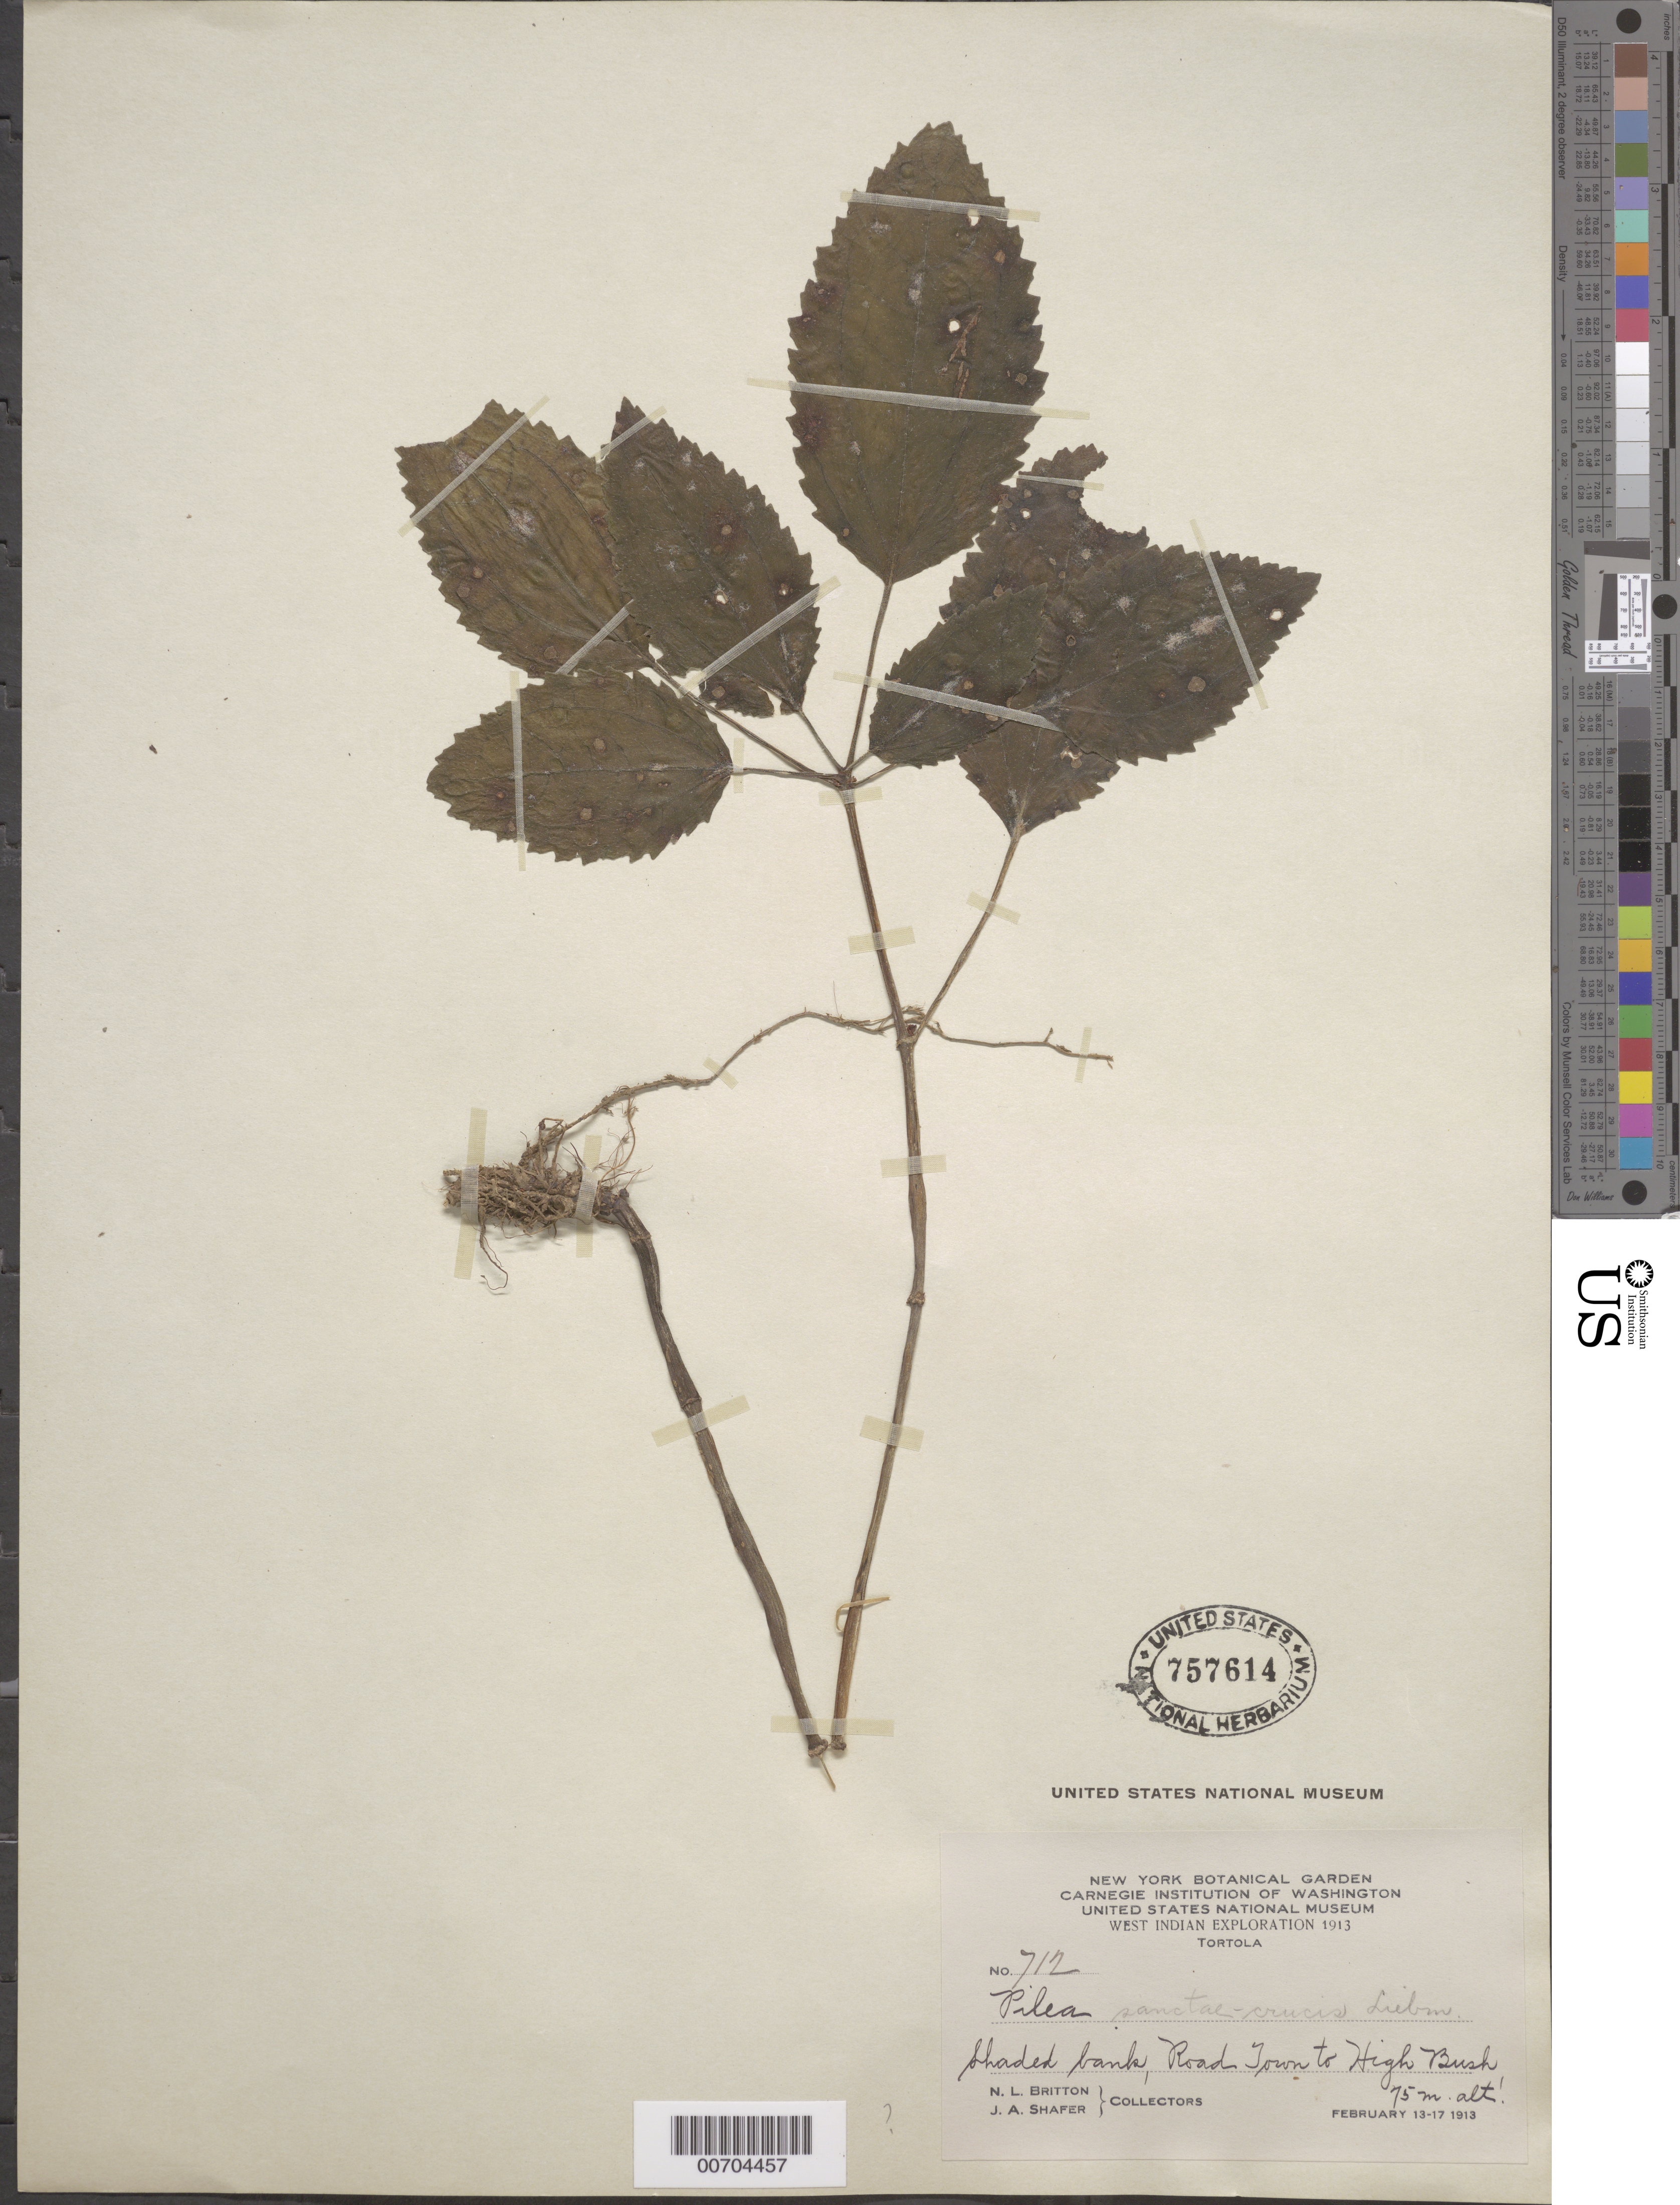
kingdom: Plantae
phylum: Tracheophyta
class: Magnoliopsida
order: Rosales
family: Urticaceae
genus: Pilea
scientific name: Pilea sanctae-crucis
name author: Liebm.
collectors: N. Britton & J. A. Shafer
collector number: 712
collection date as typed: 13 Feb 1913 to 17 Feb 1913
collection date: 1913-02-13/1913-02-17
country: British Virgin Islands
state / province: Tortola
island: Tortola Island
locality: Road Town to High Bush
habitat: Shaded bank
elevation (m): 75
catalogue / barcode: US 757614